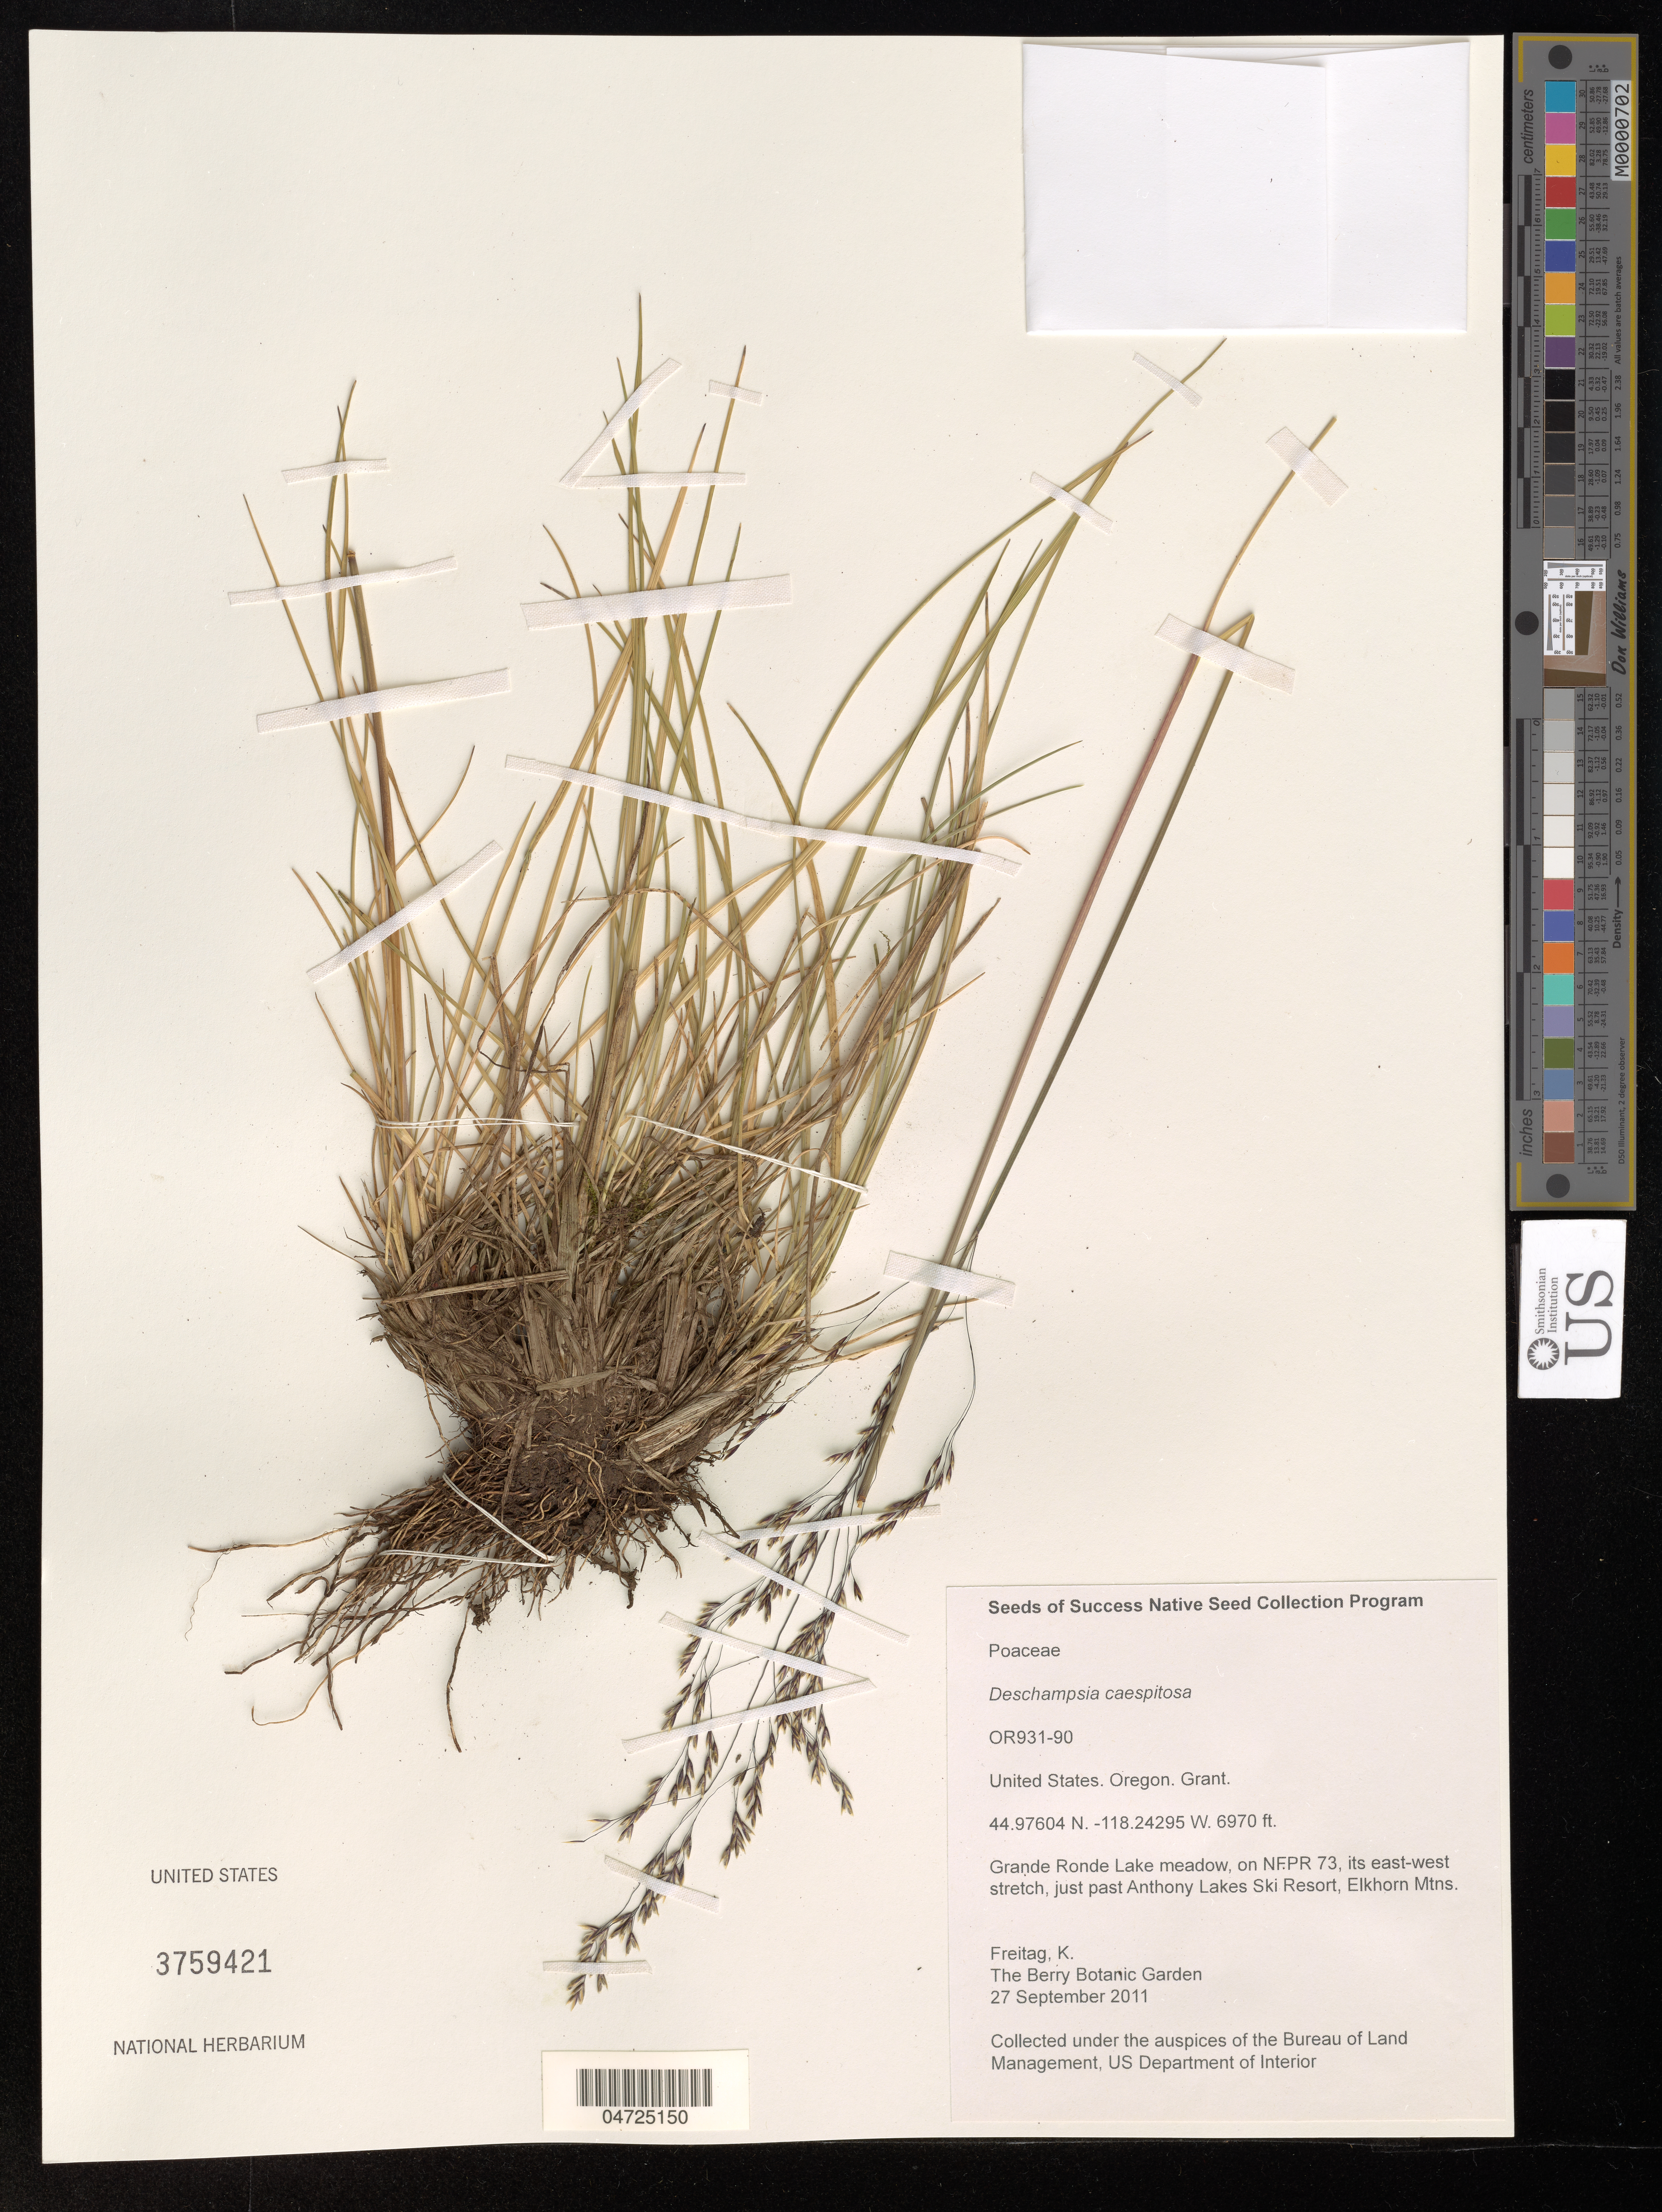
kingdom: Plantae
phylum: Tracheophyta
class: Liliopsida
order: Poales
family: Poaceae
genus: Deschampsia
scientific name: Deschampsia caespitosa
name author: (L.) P. Beauv.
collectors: K. Freitag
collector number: OR931-90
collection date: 2011-09-27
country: United States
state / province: Oregon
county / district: Grant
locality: Grant. Grande Ronde Lake meadow, on NFPR 73, its east-west stretch, just past Anthony Lakes Ski Resort, Elkhorn Mtns.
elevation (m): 2124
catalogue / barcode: US 3759421